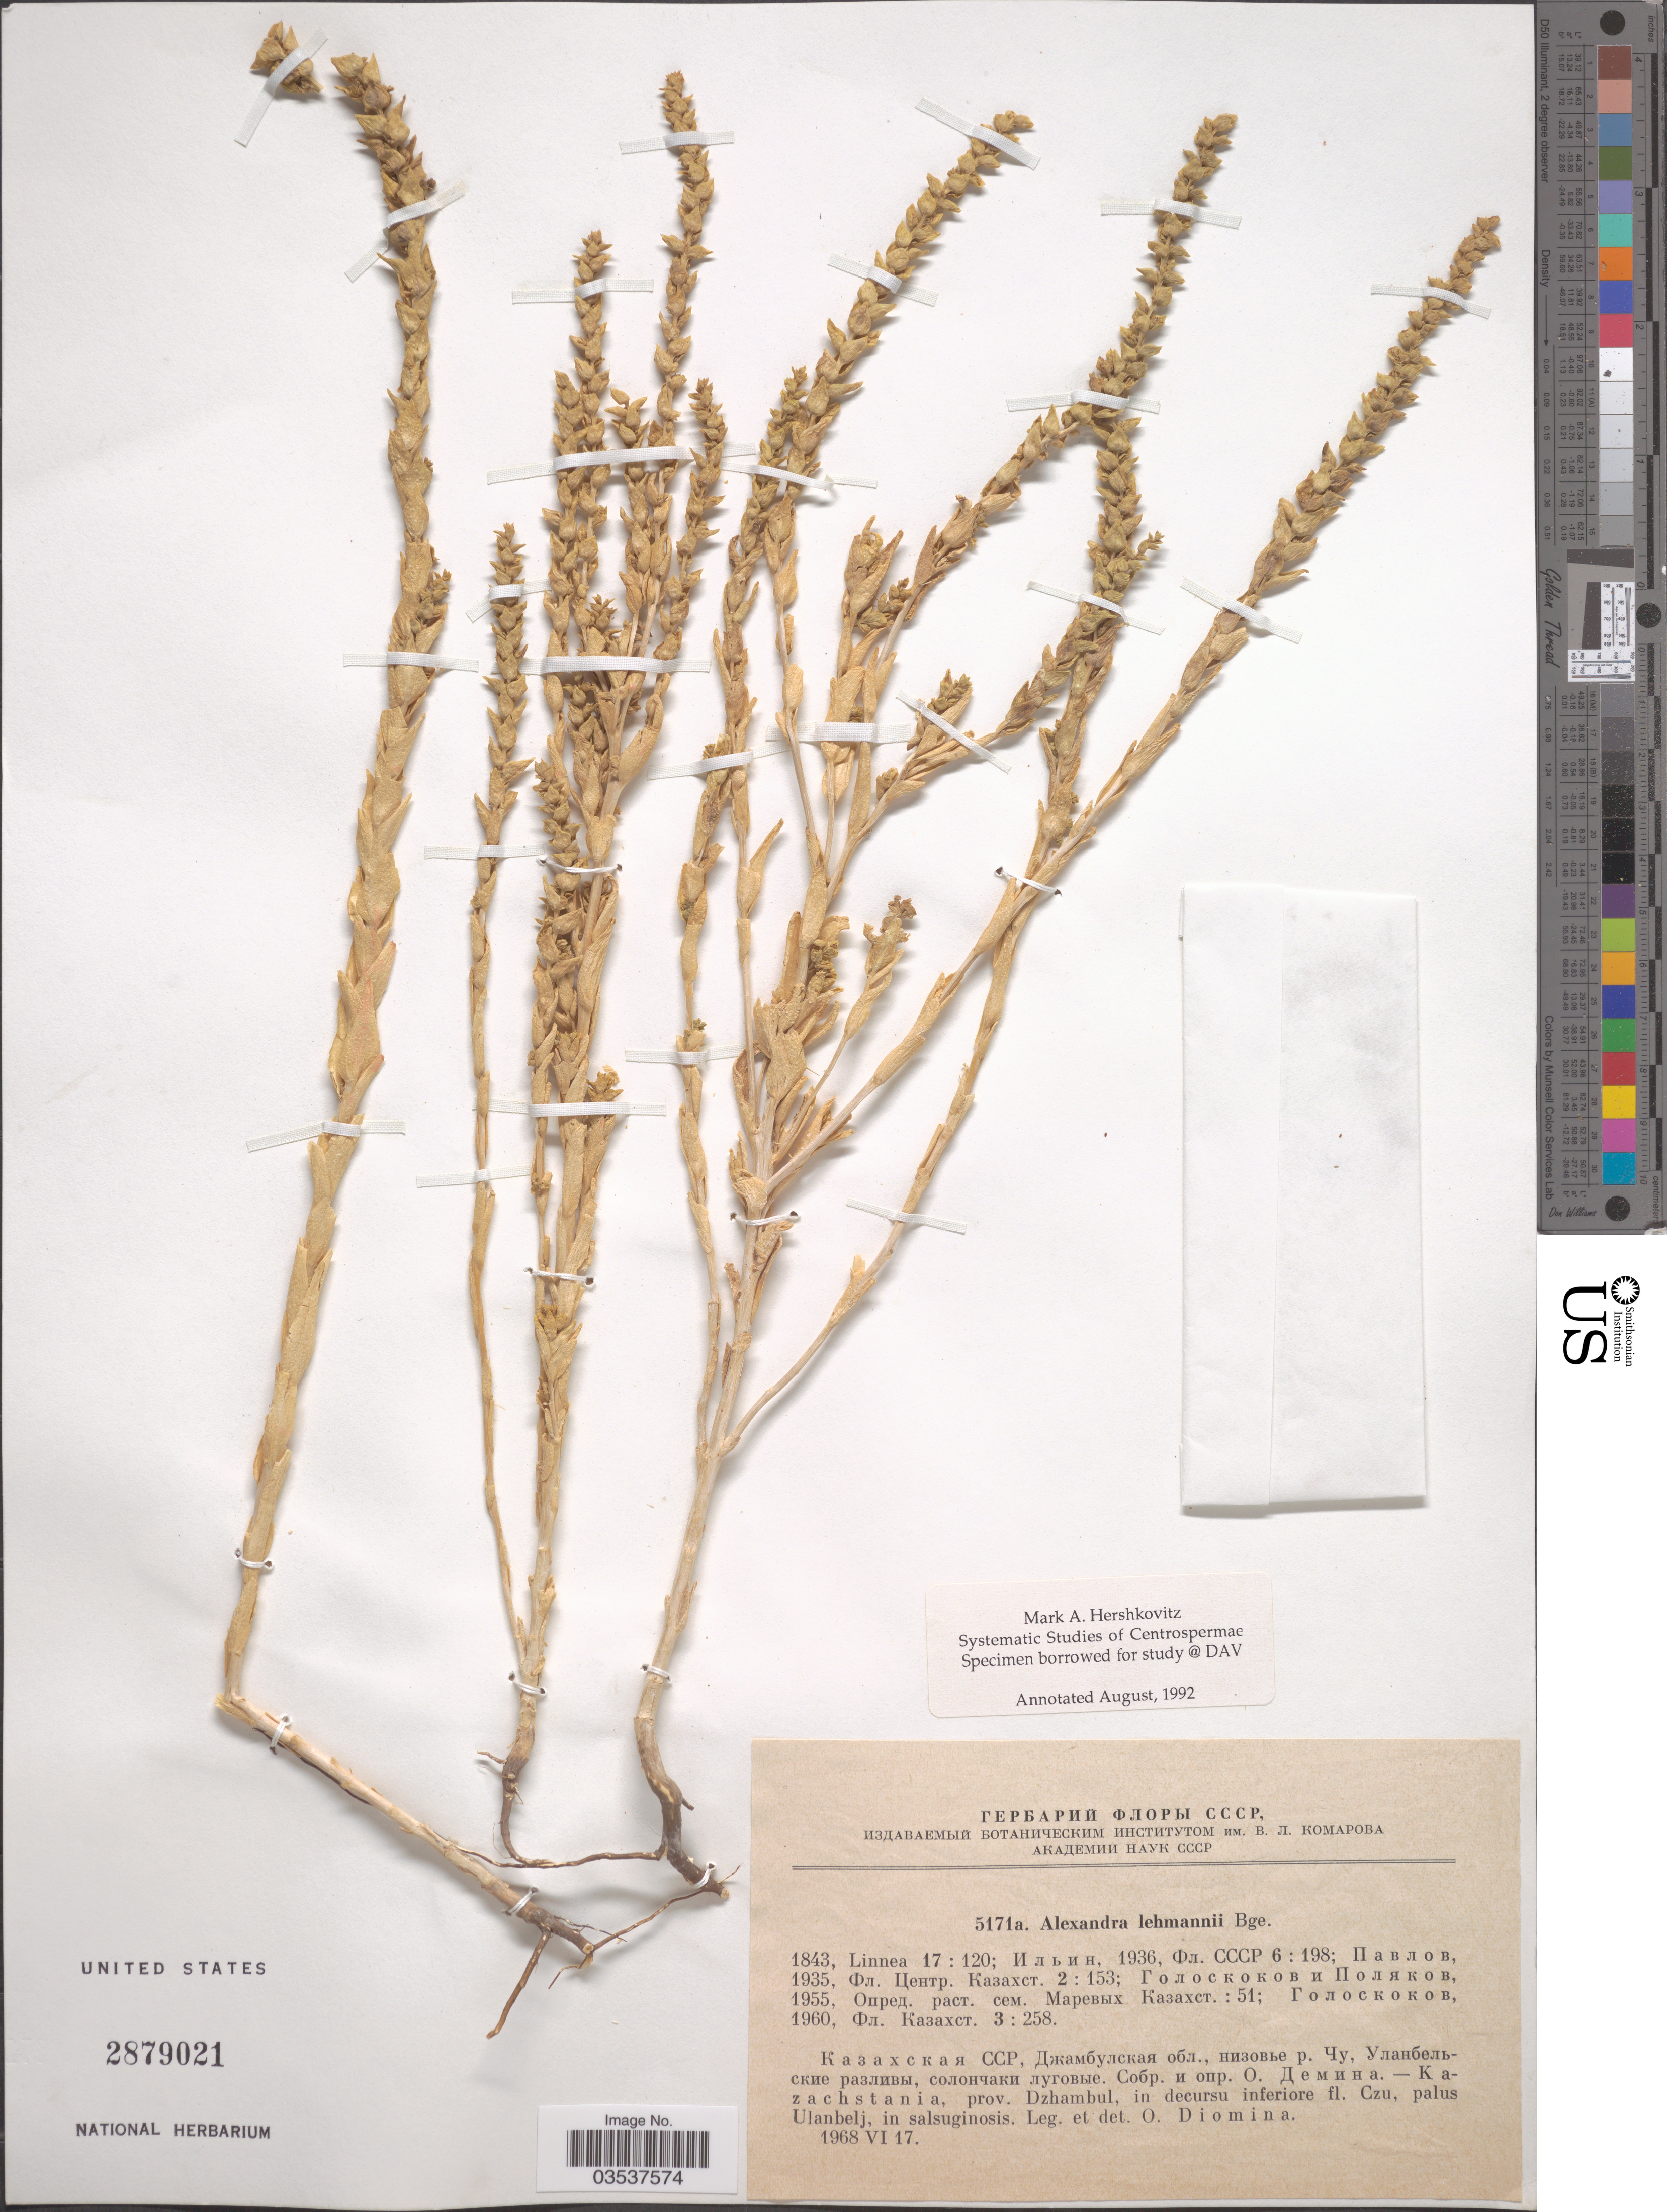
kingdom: Plantae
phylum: Tracheophyta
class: Magnoliopsida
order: Caryophyllales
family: Amaranthaceae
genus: Suaeda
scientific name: Suaeda lehmannii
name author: (Bunge) Kapralov et al.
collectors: O. Diomina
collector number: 5171a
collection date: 1968-06-17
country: Kazakhstan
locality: Kazachstania, prov. Dzhambul, in decursu inferiore fl. Czu, palus Ulanbelj.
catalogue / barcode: US 2879021